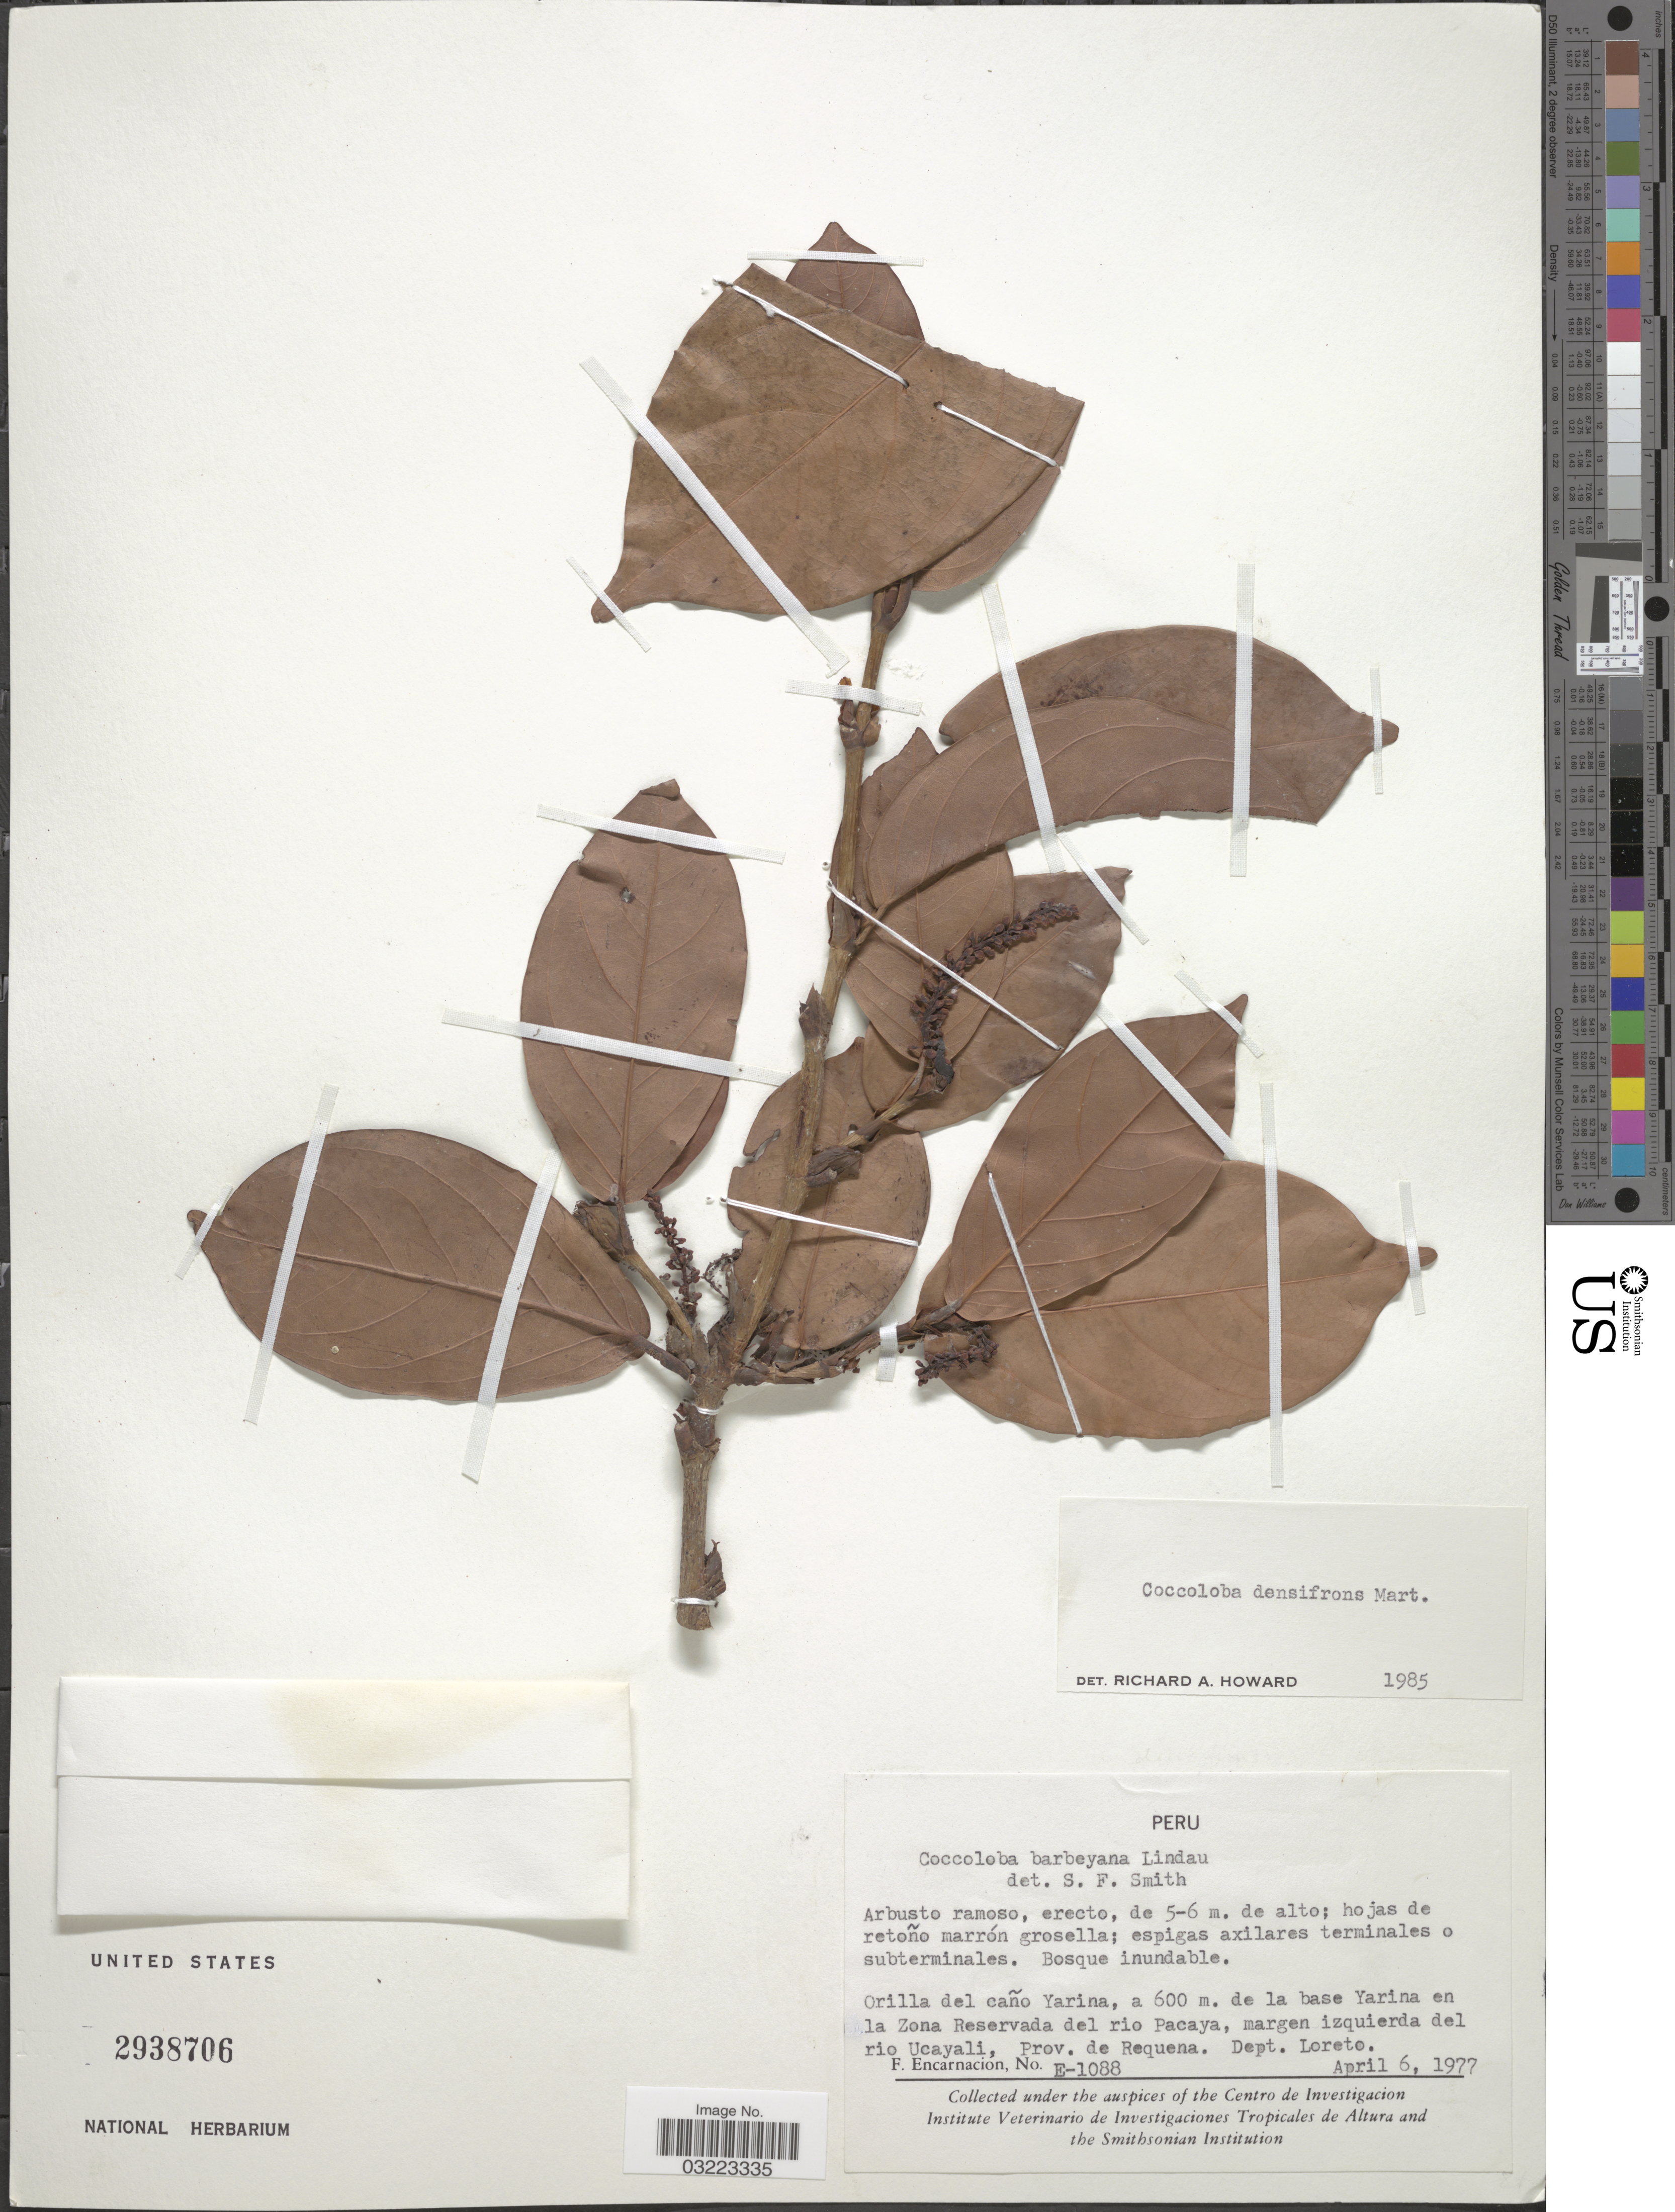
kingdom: Plantae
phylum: Tracheophyta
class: Magnoliopsida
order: Caryophyllales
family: Polygonaceae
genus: Coccoloba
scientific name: Coccoloba densifrons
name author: Mart. ex Meisn.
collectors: F. Encarnación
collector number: E-1088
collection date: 1977-04-06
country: Peru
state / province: Loreto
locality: Orilla del caño Yarina, a 600 m. de la base Yarina en la Zona Reservada del rio Pacaya, margen izquierda del rio Ucayali, Prov. de Requena. Dept. Loreto.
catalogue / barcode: US 2938706